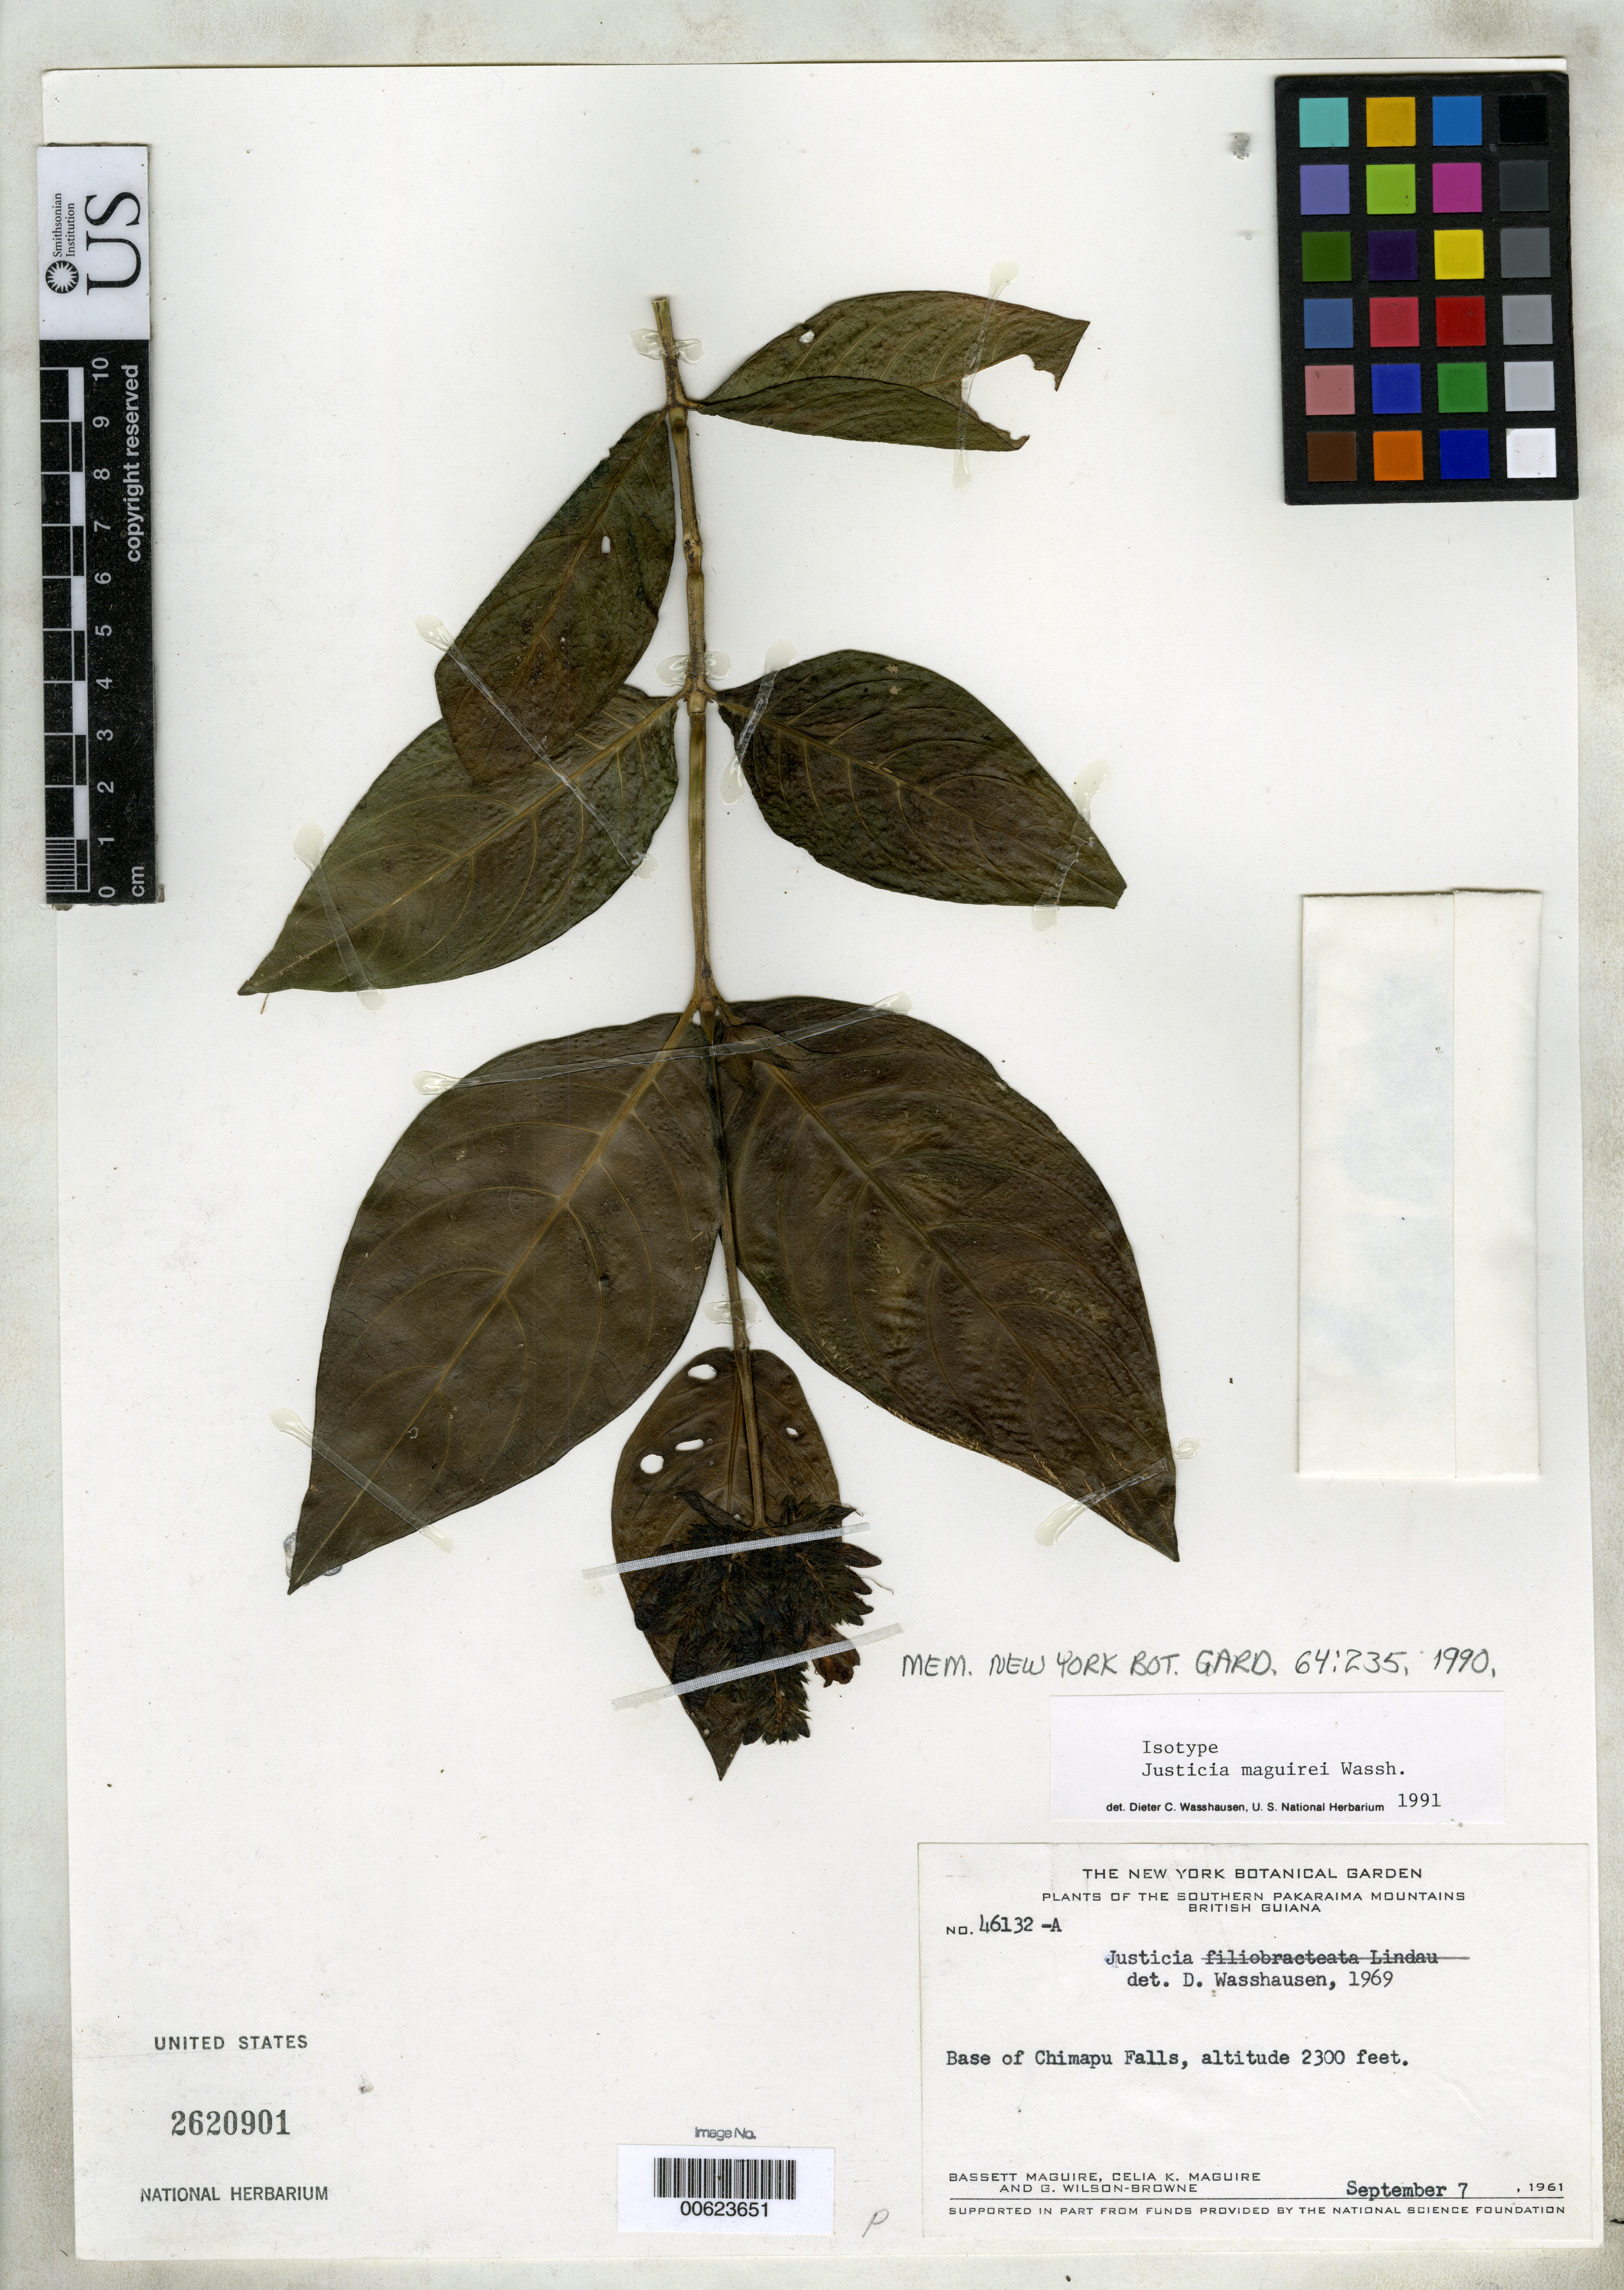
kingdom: Plantae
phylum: Tracheophyta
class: Magnoliopsida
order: Lamiales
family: Acanthaceae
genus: Justicia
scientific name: Justicia maguirei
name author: Wassh.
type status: Isotype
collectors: B. Maguire, C. K. Maguire & G. Wilson-Browne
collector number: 46132-a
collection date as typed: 07 Sep 1961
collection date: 1961-09-07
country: Guyana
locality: Southern Pakaraima Mountains, base of Chimapu Falls.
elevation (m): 701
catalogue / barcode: US 2620901